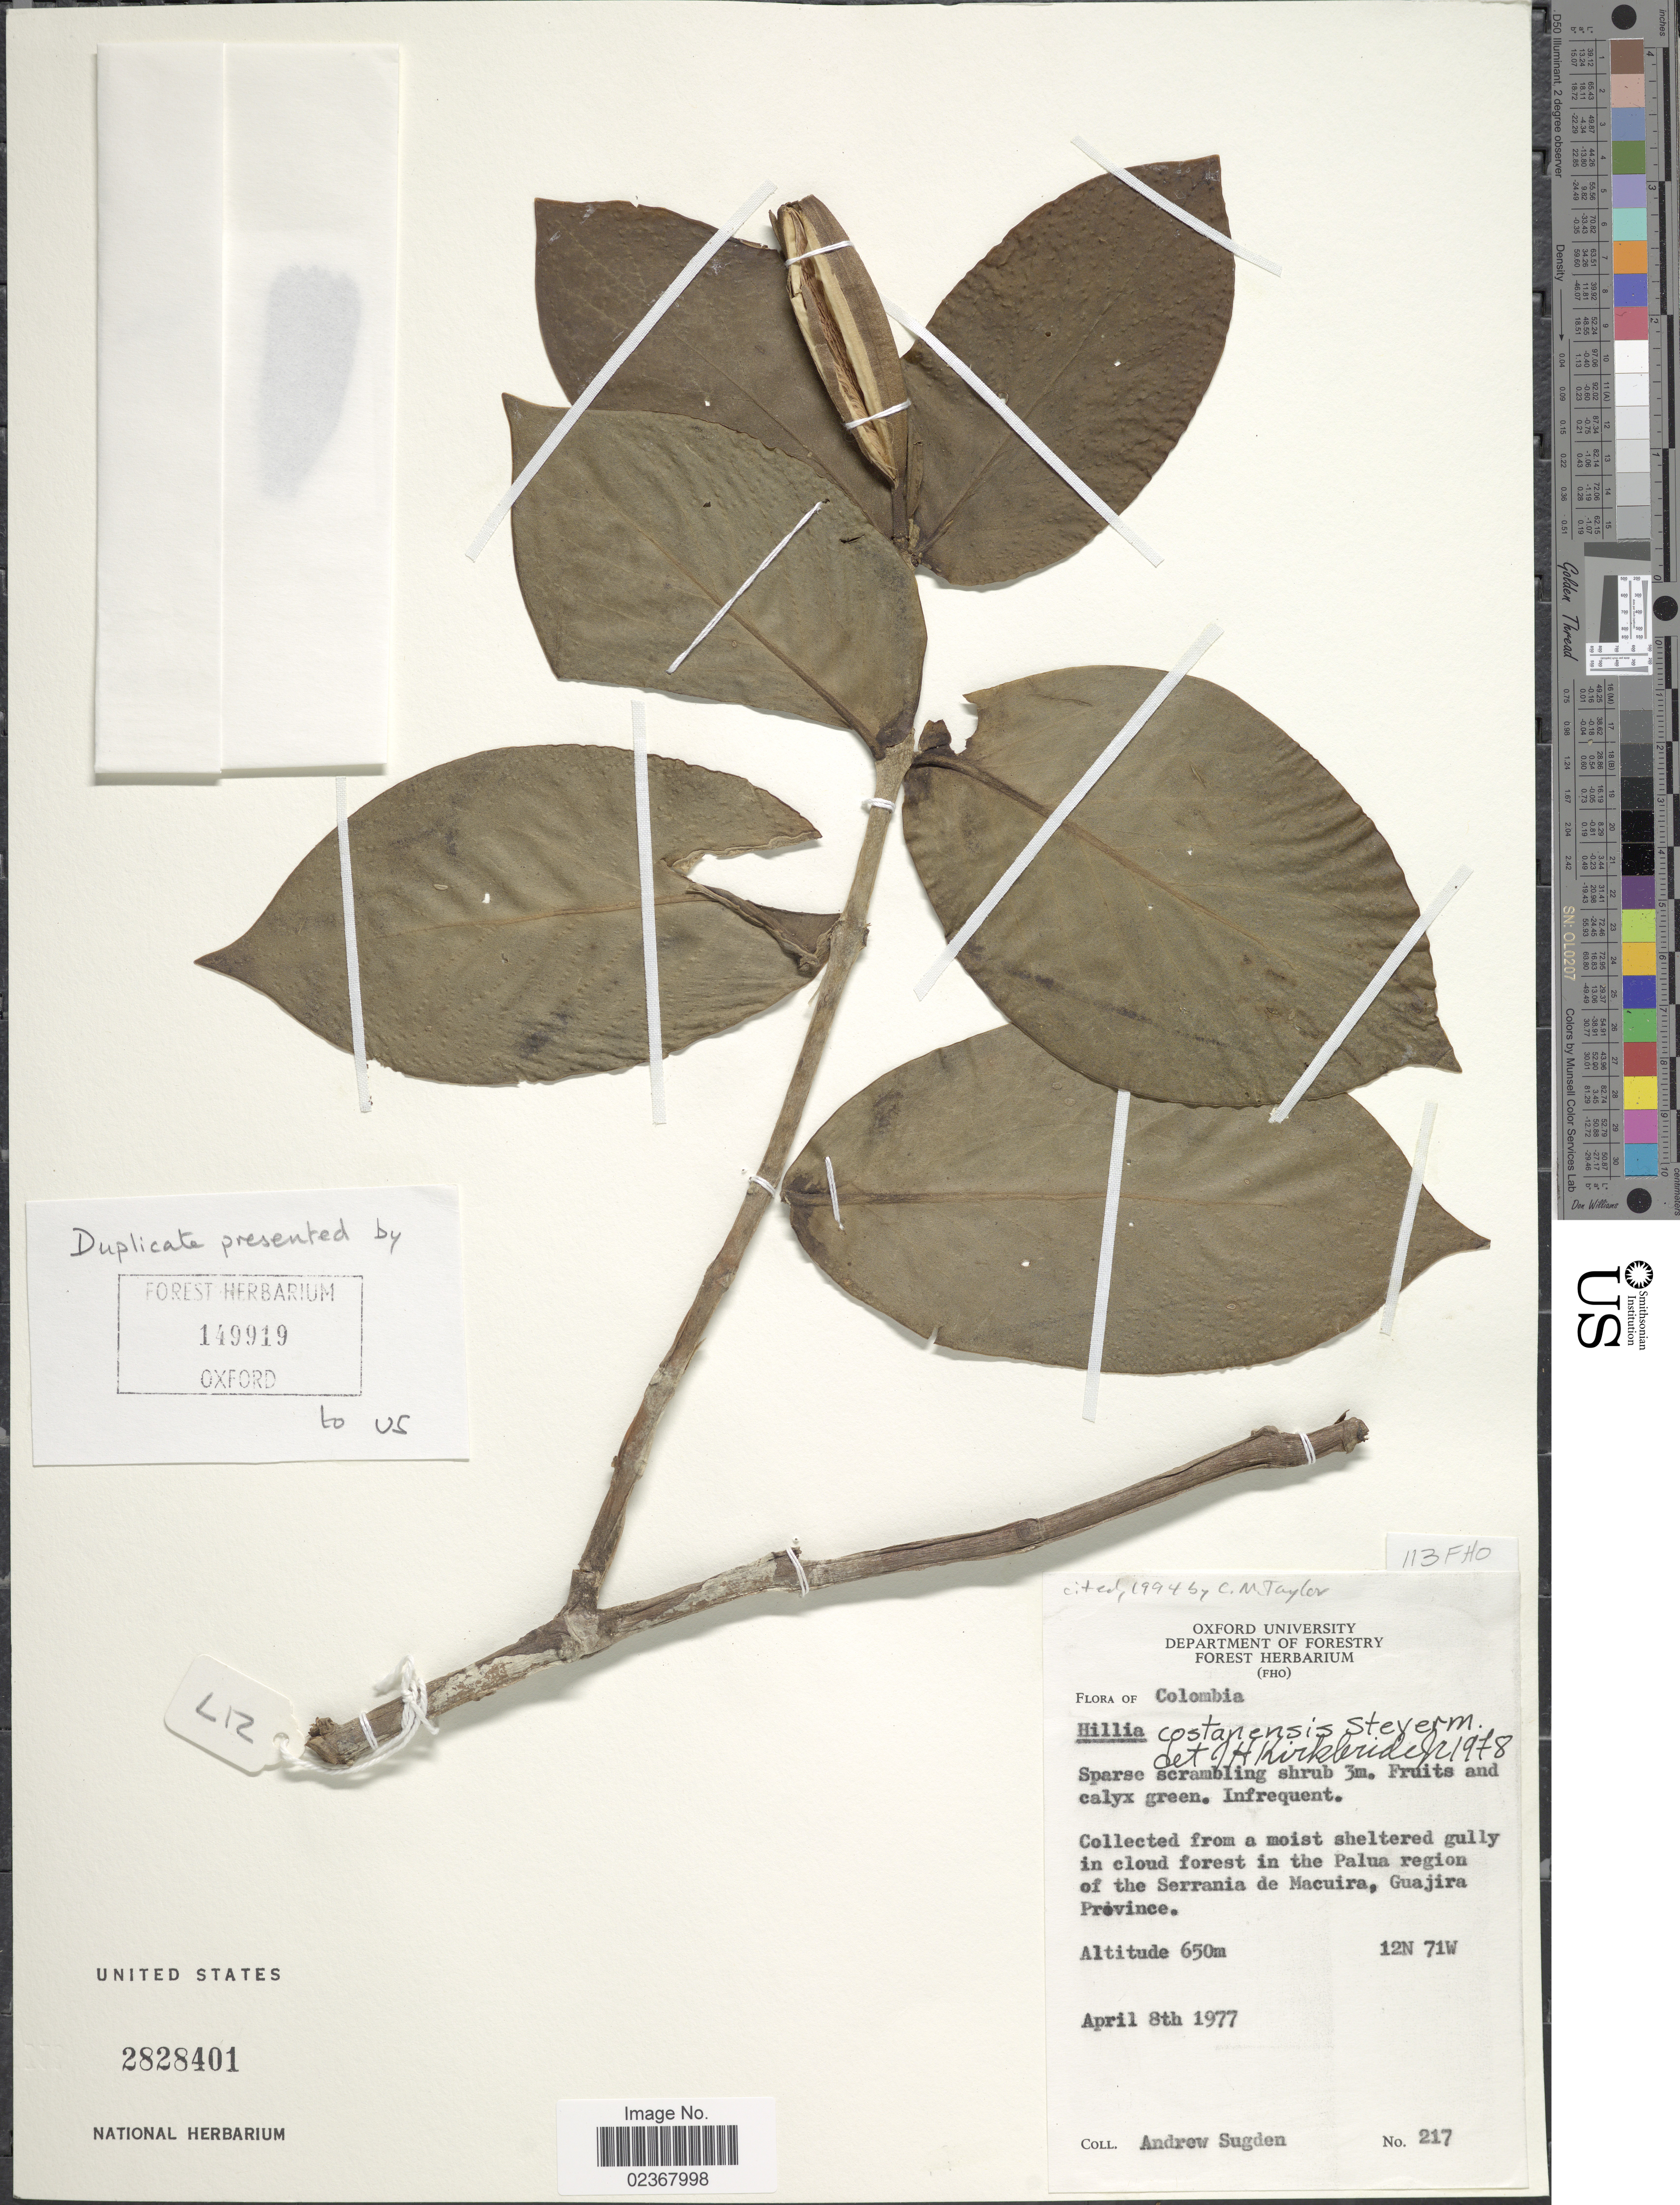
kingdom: Plantae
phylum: Tracheophyta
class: Magnoliopsida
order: Gentianales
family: Rubiaceae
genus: Hillia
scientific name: Hillia costanensis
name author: Steyerm.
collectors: A. Sugden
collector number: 217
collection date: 1977-04-08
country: Colombia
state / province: La Guajira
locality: In cloud forest in the Palma region of the Serrania de Macuira, Guajira Province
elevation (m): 650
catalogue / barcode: US 2828401